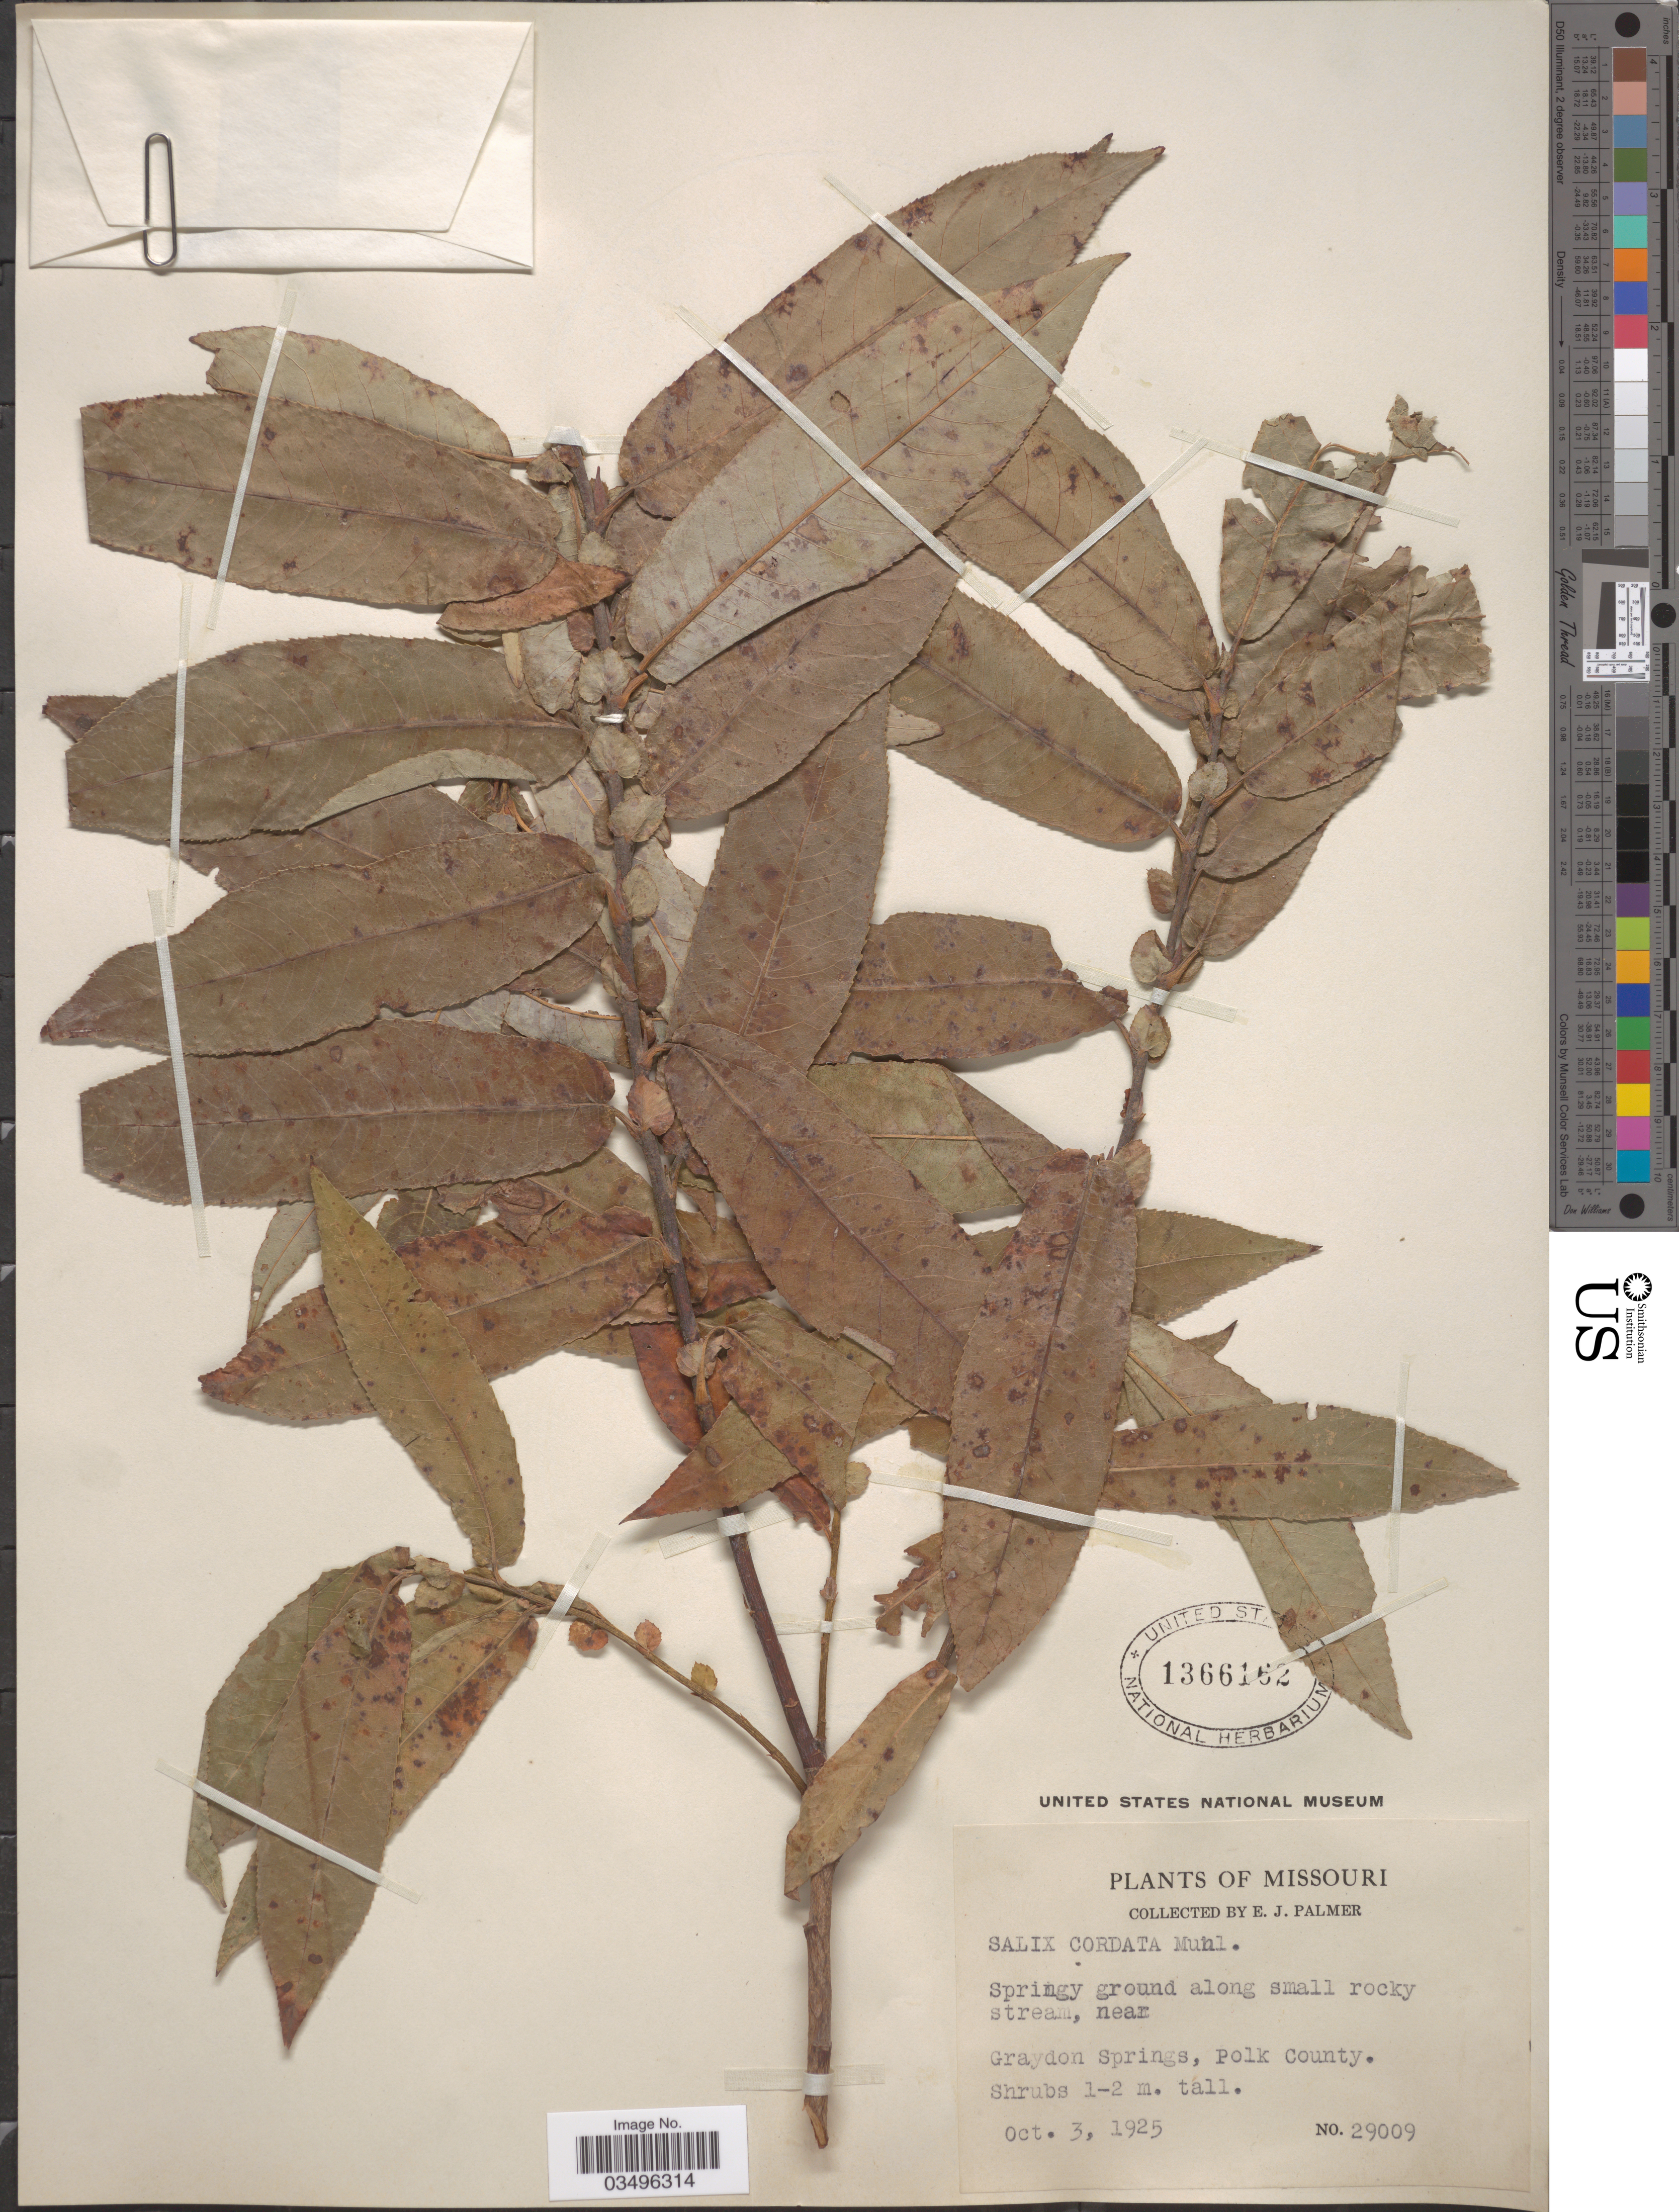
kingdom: Plantae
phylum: Tracheophyta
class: Magnoliopsida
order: Malpighiales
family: Salicaceae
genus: Salix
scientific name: Salix cordata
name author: Michx.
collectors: E. J. Palmer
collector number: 29009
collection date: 1925-10-03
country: United States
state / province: Missouri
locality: Springy ground along small rocky stream, near Graydon Springs, Polk County.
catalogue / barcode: US 1366162